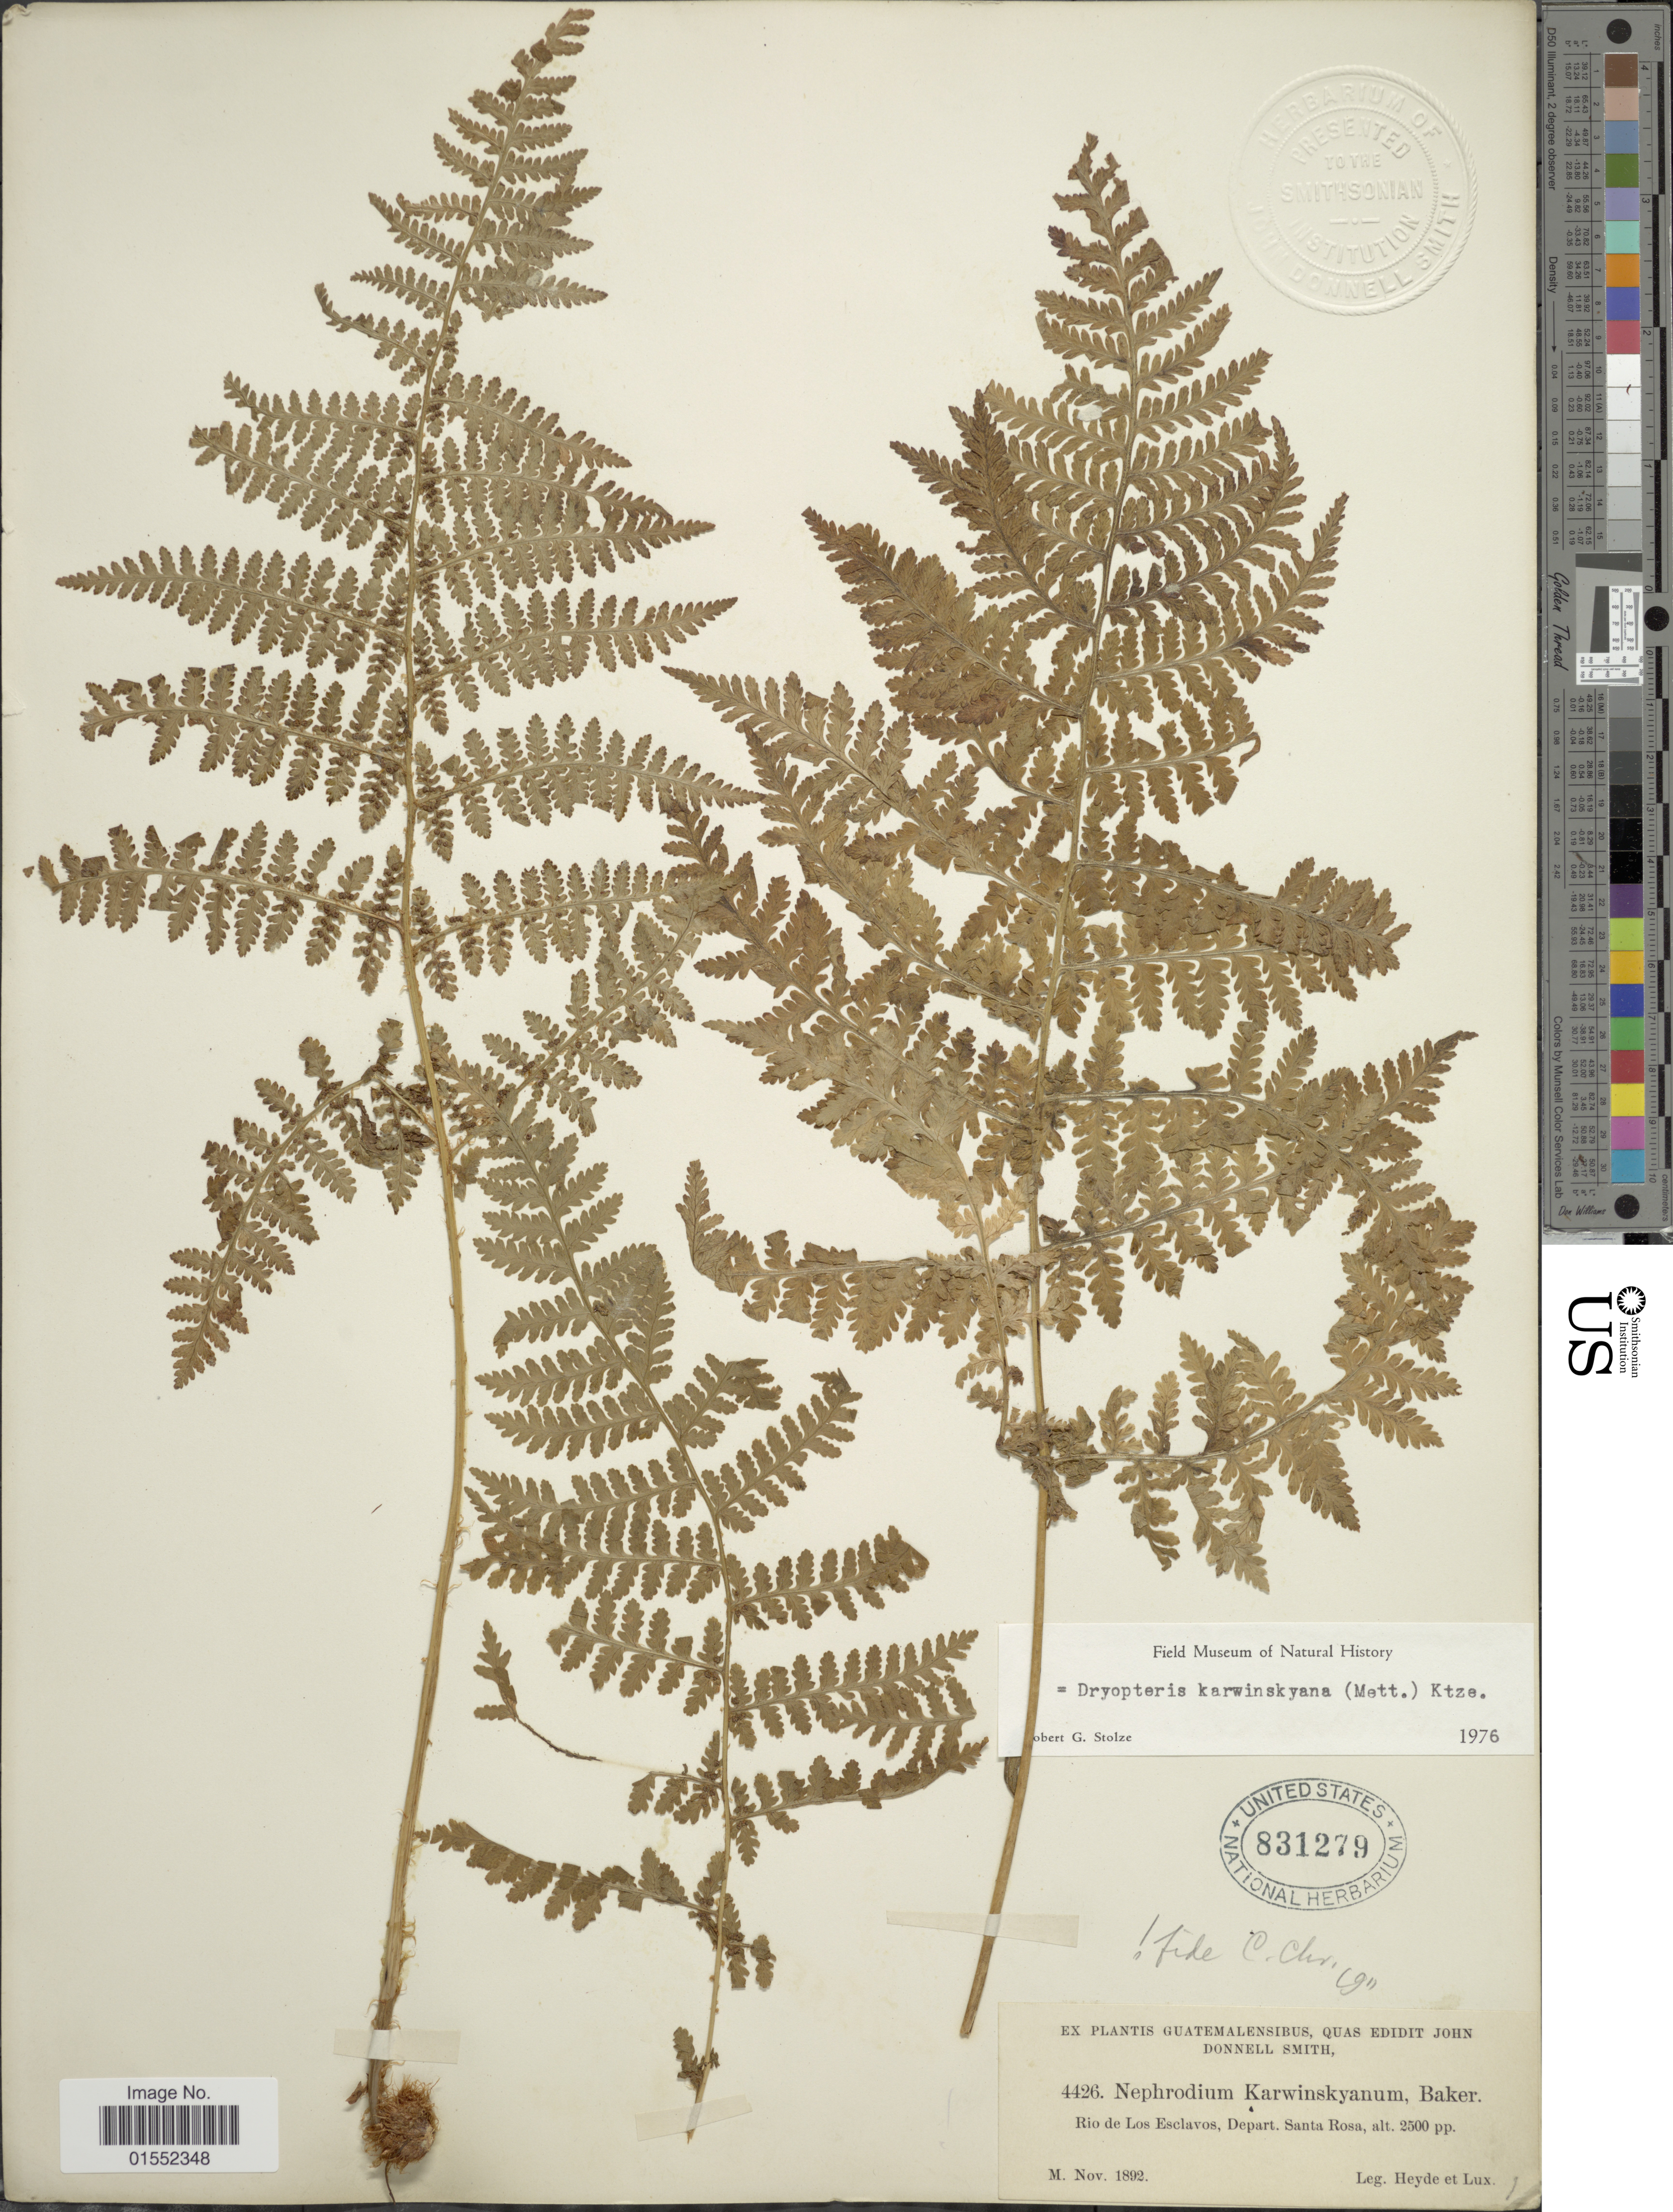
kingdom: Plantae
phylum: Tracheophyta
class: Polypodiopsida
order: Polypodiales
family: Dryopteridaceae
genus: Dryopteris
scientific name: Dryopteris karwinskyana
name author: (Mett.) Kuntze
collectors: Heyde & Lux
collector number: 4426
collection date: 1892-11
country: Guatemala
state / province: Santa Rosa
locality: Rio de Los Esclavos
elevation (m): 762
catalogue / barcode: US 831279